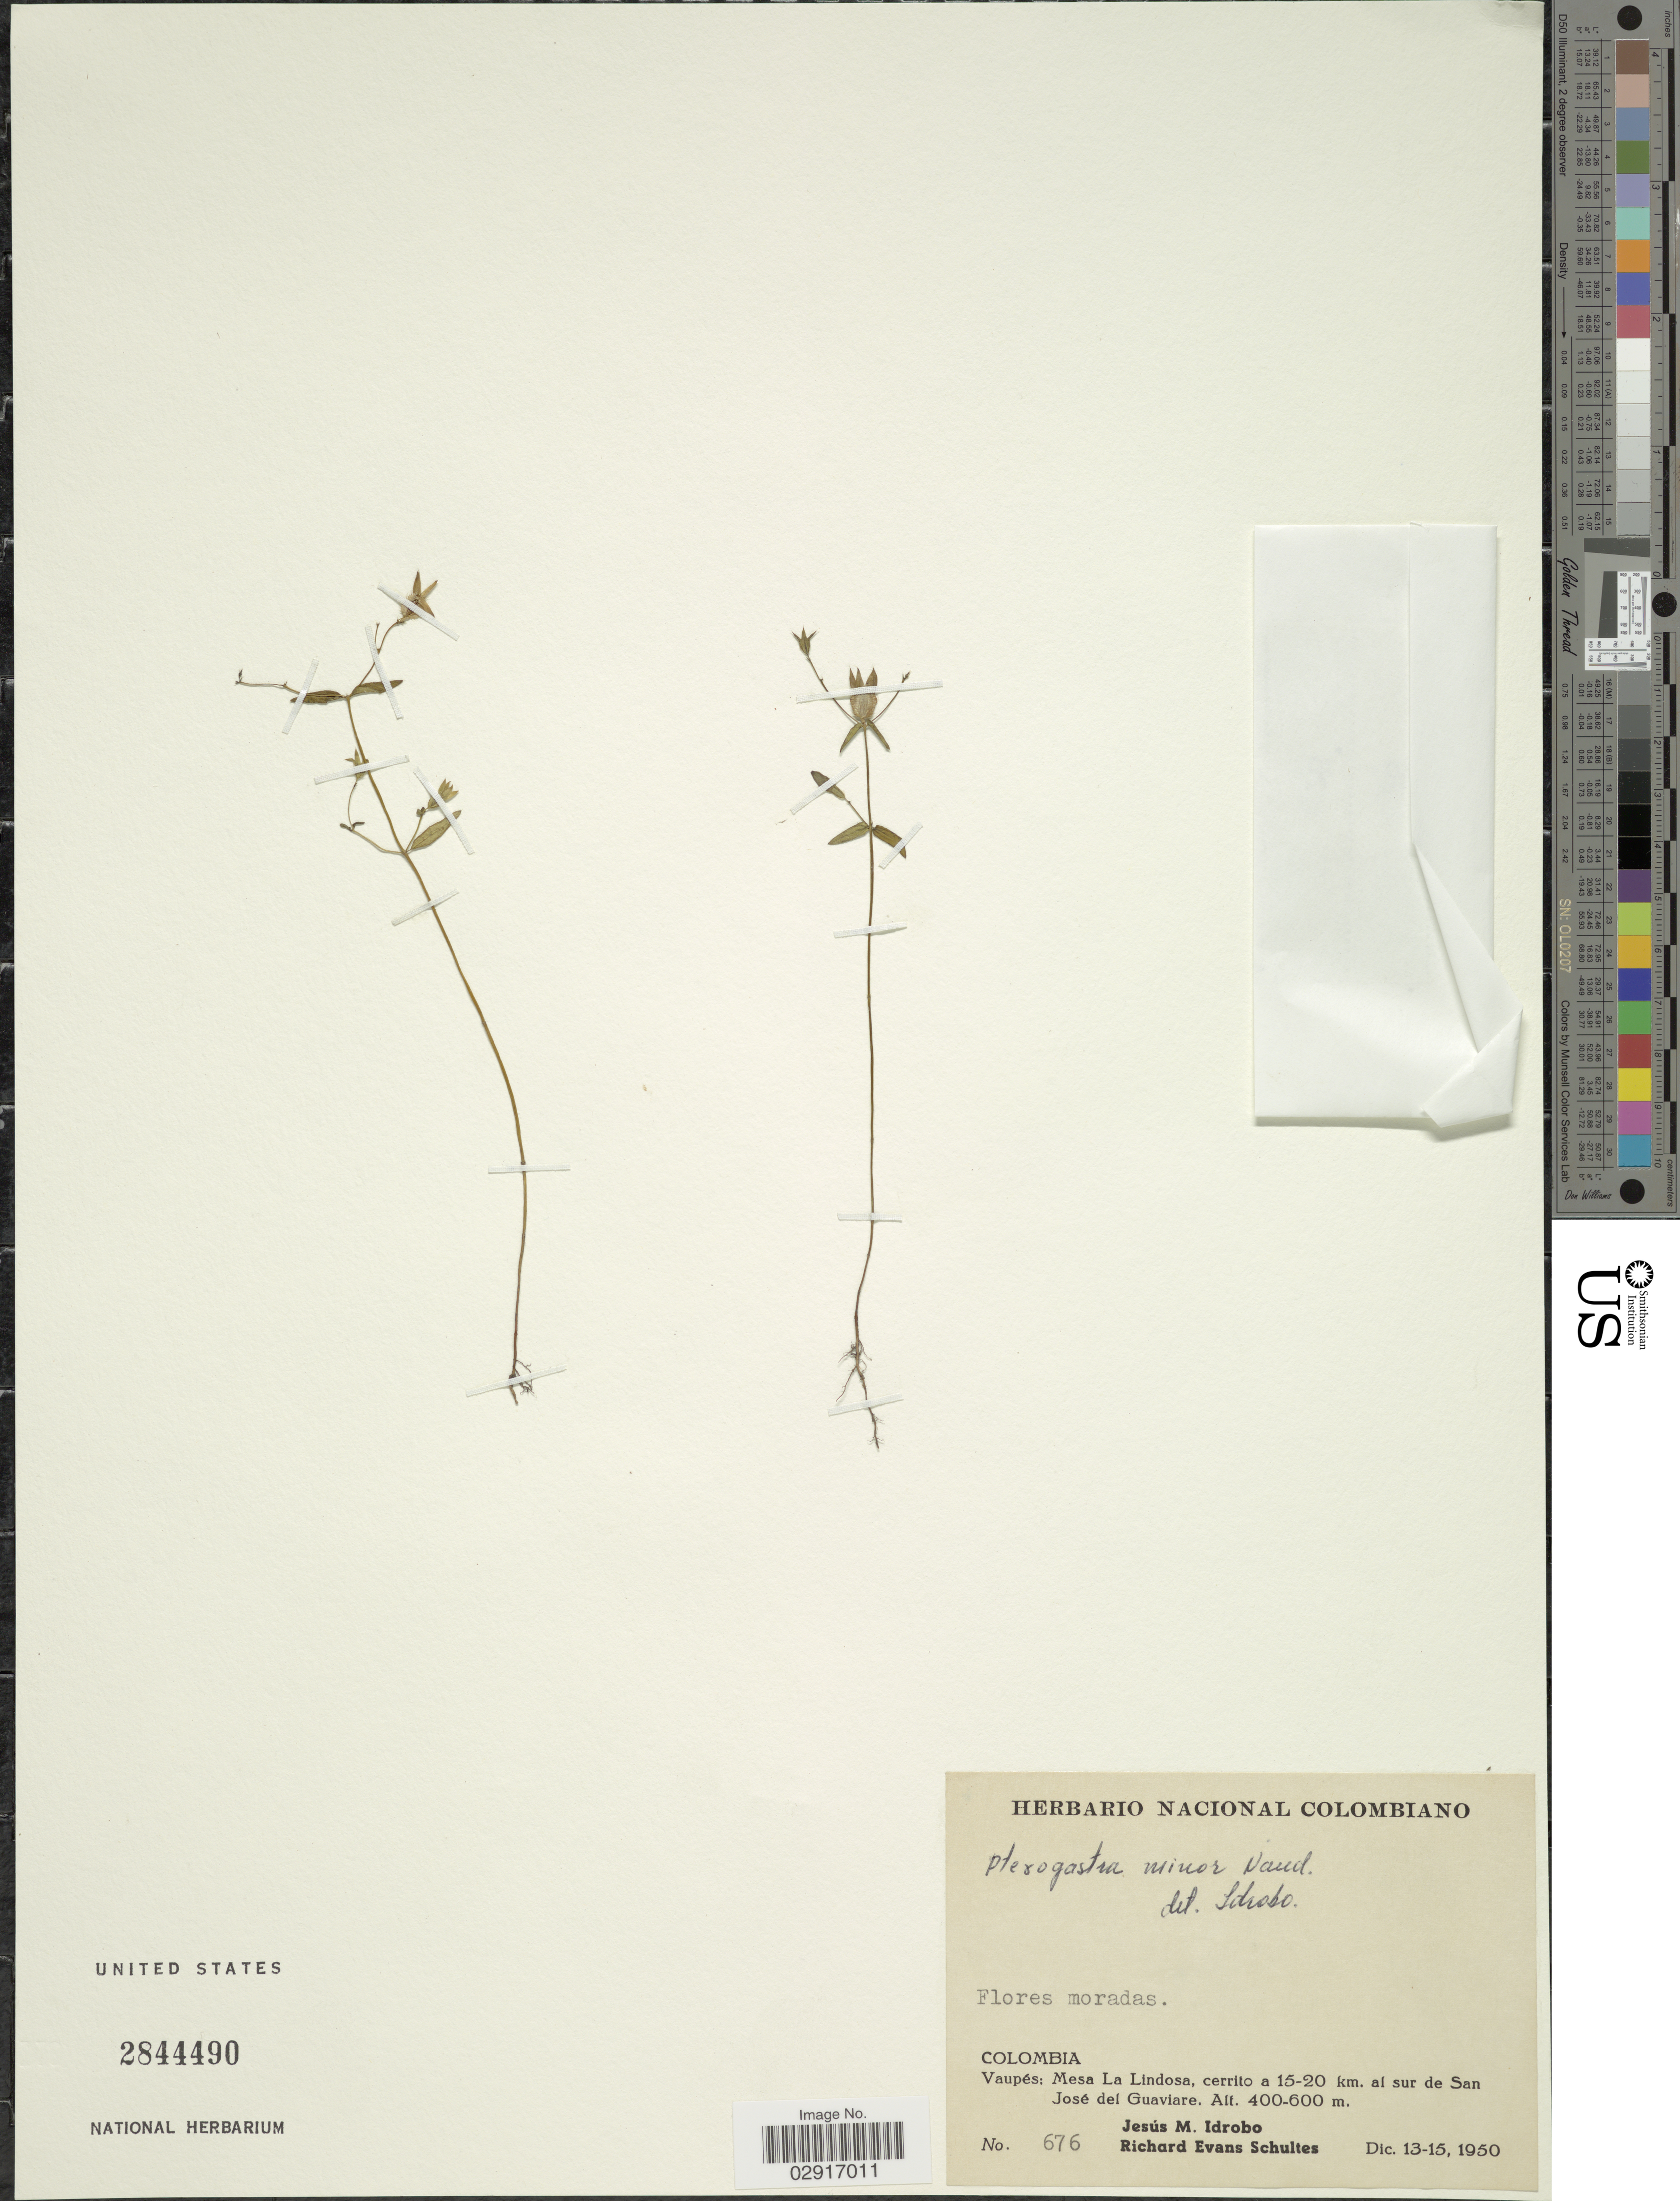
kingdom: Plantae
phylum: Tracheophyta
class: Magnoliopsida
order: Myrtales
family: Melastomataceae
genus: Pterogastra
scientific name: Pterogastra minor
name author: Naudin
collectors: J. M. Idrobo & R. E. Schultes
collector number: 676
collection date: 1950-12-13/1950-12-15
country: Colombia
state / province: Vaupés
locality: Mesa La Lindosa, cerrito a 15-20 km. al sur de San José del Guaviare.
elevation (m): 400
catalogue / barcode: US 2844490